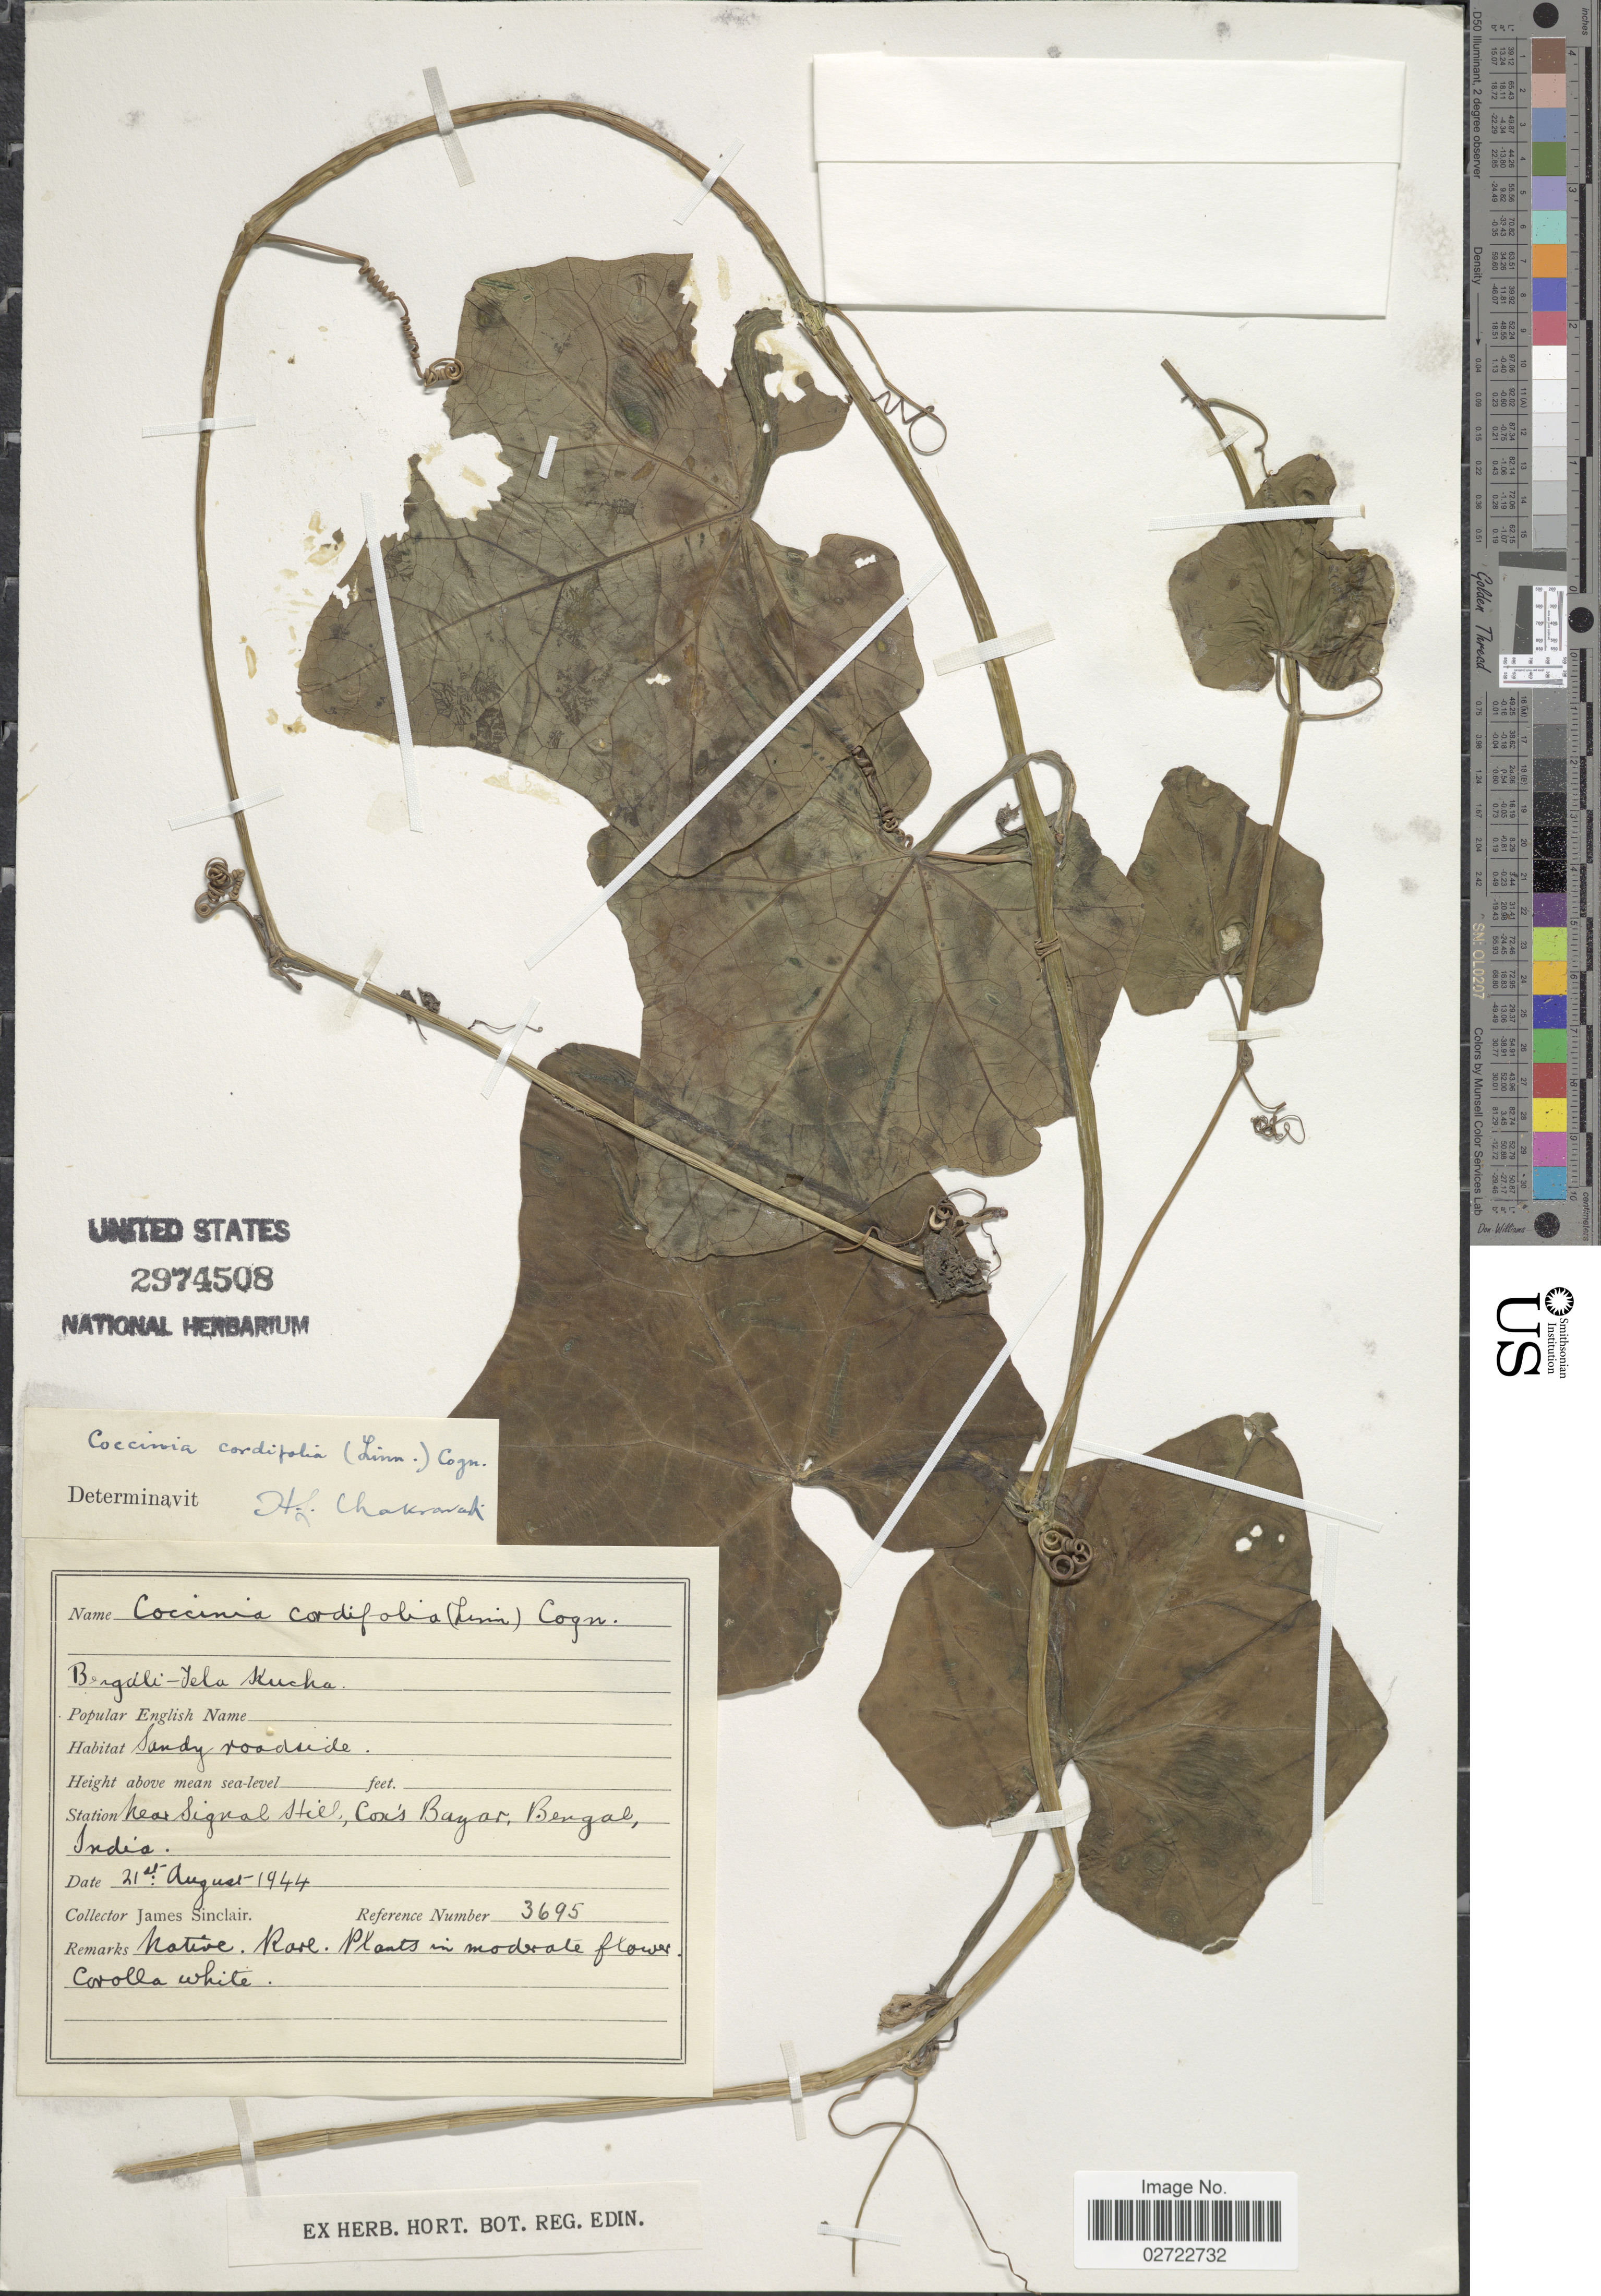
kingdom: Plantae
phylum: Tracheophyta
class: Magnoliopsida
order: Cucurbitales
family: Cucurbitaceae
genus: Coccinia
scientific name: Coccinia grandis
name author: (L.) Voigt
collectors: J. Sinclair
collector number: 3695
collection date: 1944-08-21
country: Bangladesh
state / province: Chittagong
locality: Near Signal Hill, Cox's Bazar Bengal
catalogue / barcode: US 2974508